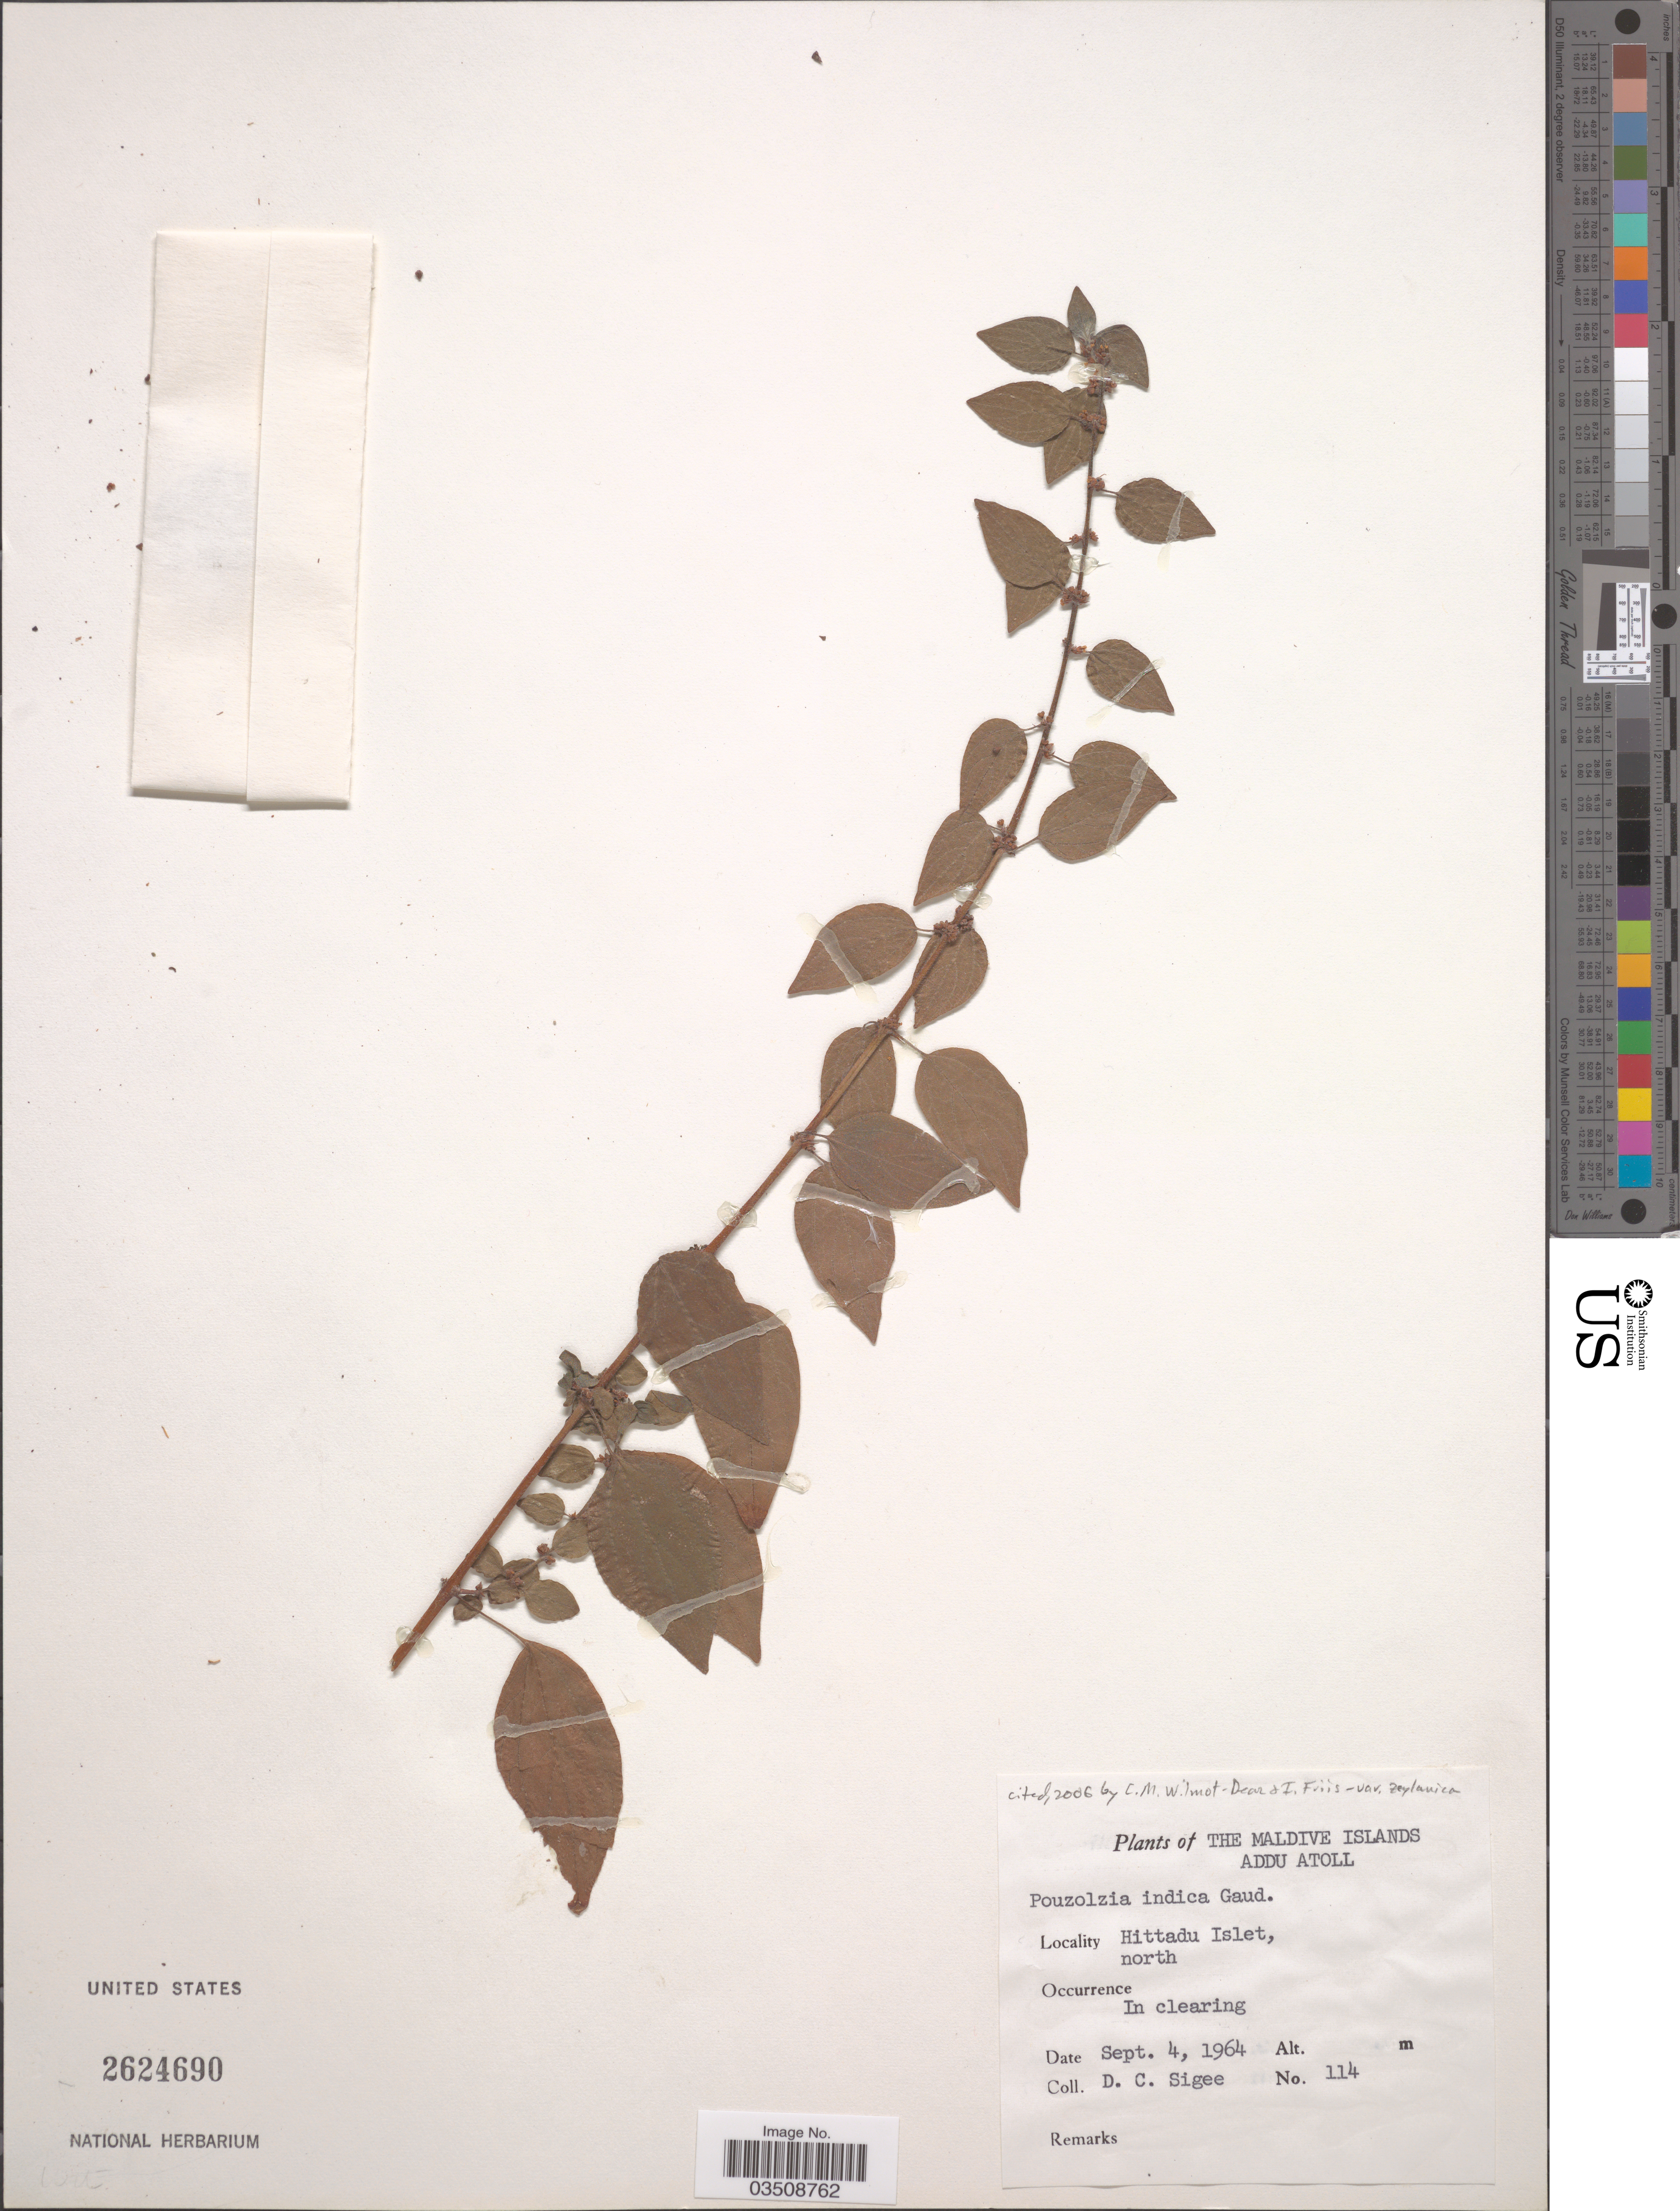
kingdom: Plantae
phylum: Tracheophyta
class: Magnoliopsida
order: Rosales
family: Urticaceae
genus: Pouzolzia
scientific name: Pouzolzia zeylanica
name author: (L.) Benn.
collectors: D. C. Sigee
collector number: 114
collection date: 1964-09-04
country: Maldive Islands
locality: Addu Atoll. Hittadu Islet, north.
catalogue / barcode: US 2624690